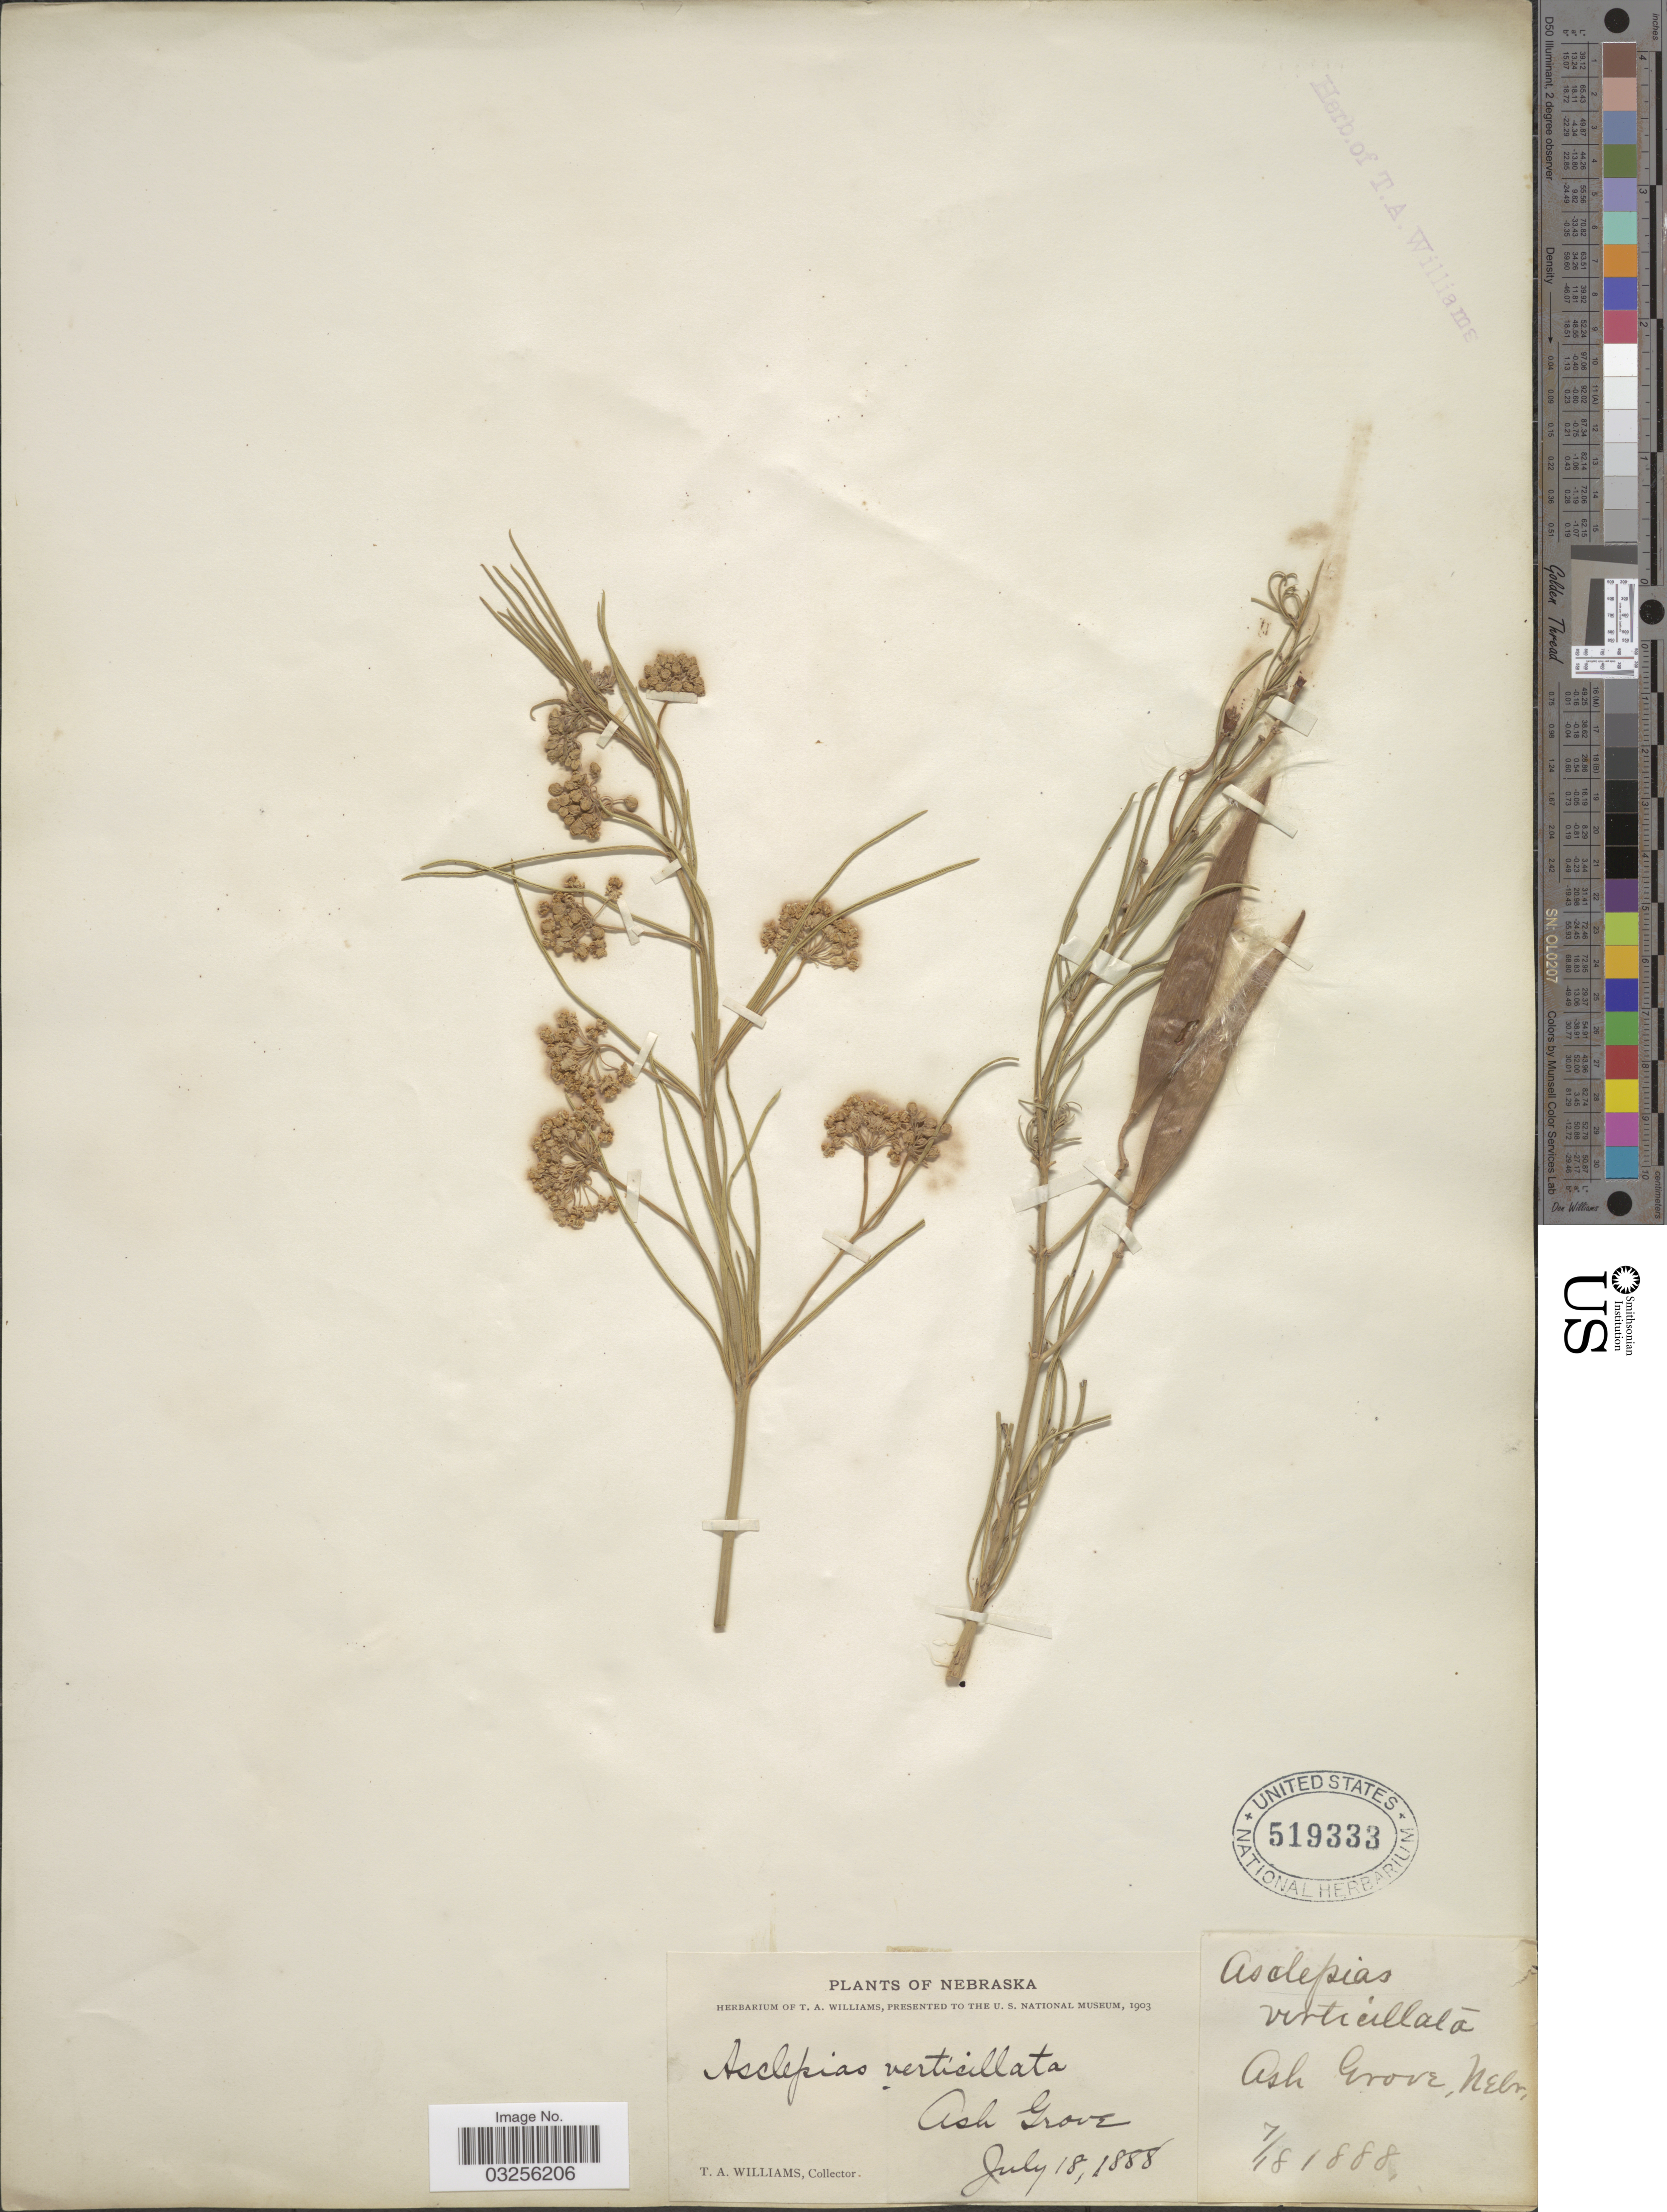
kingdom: Plantae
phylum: Tracheophyta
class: Magnoliopsida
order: Gentianales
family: Apocynaceae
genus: Asclepias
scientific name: Asclepias verticillata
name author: L.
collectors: T. Williams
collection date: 1888-07-18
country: United States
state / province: Nebraska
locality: Ash Grove.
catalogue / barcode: US 519333